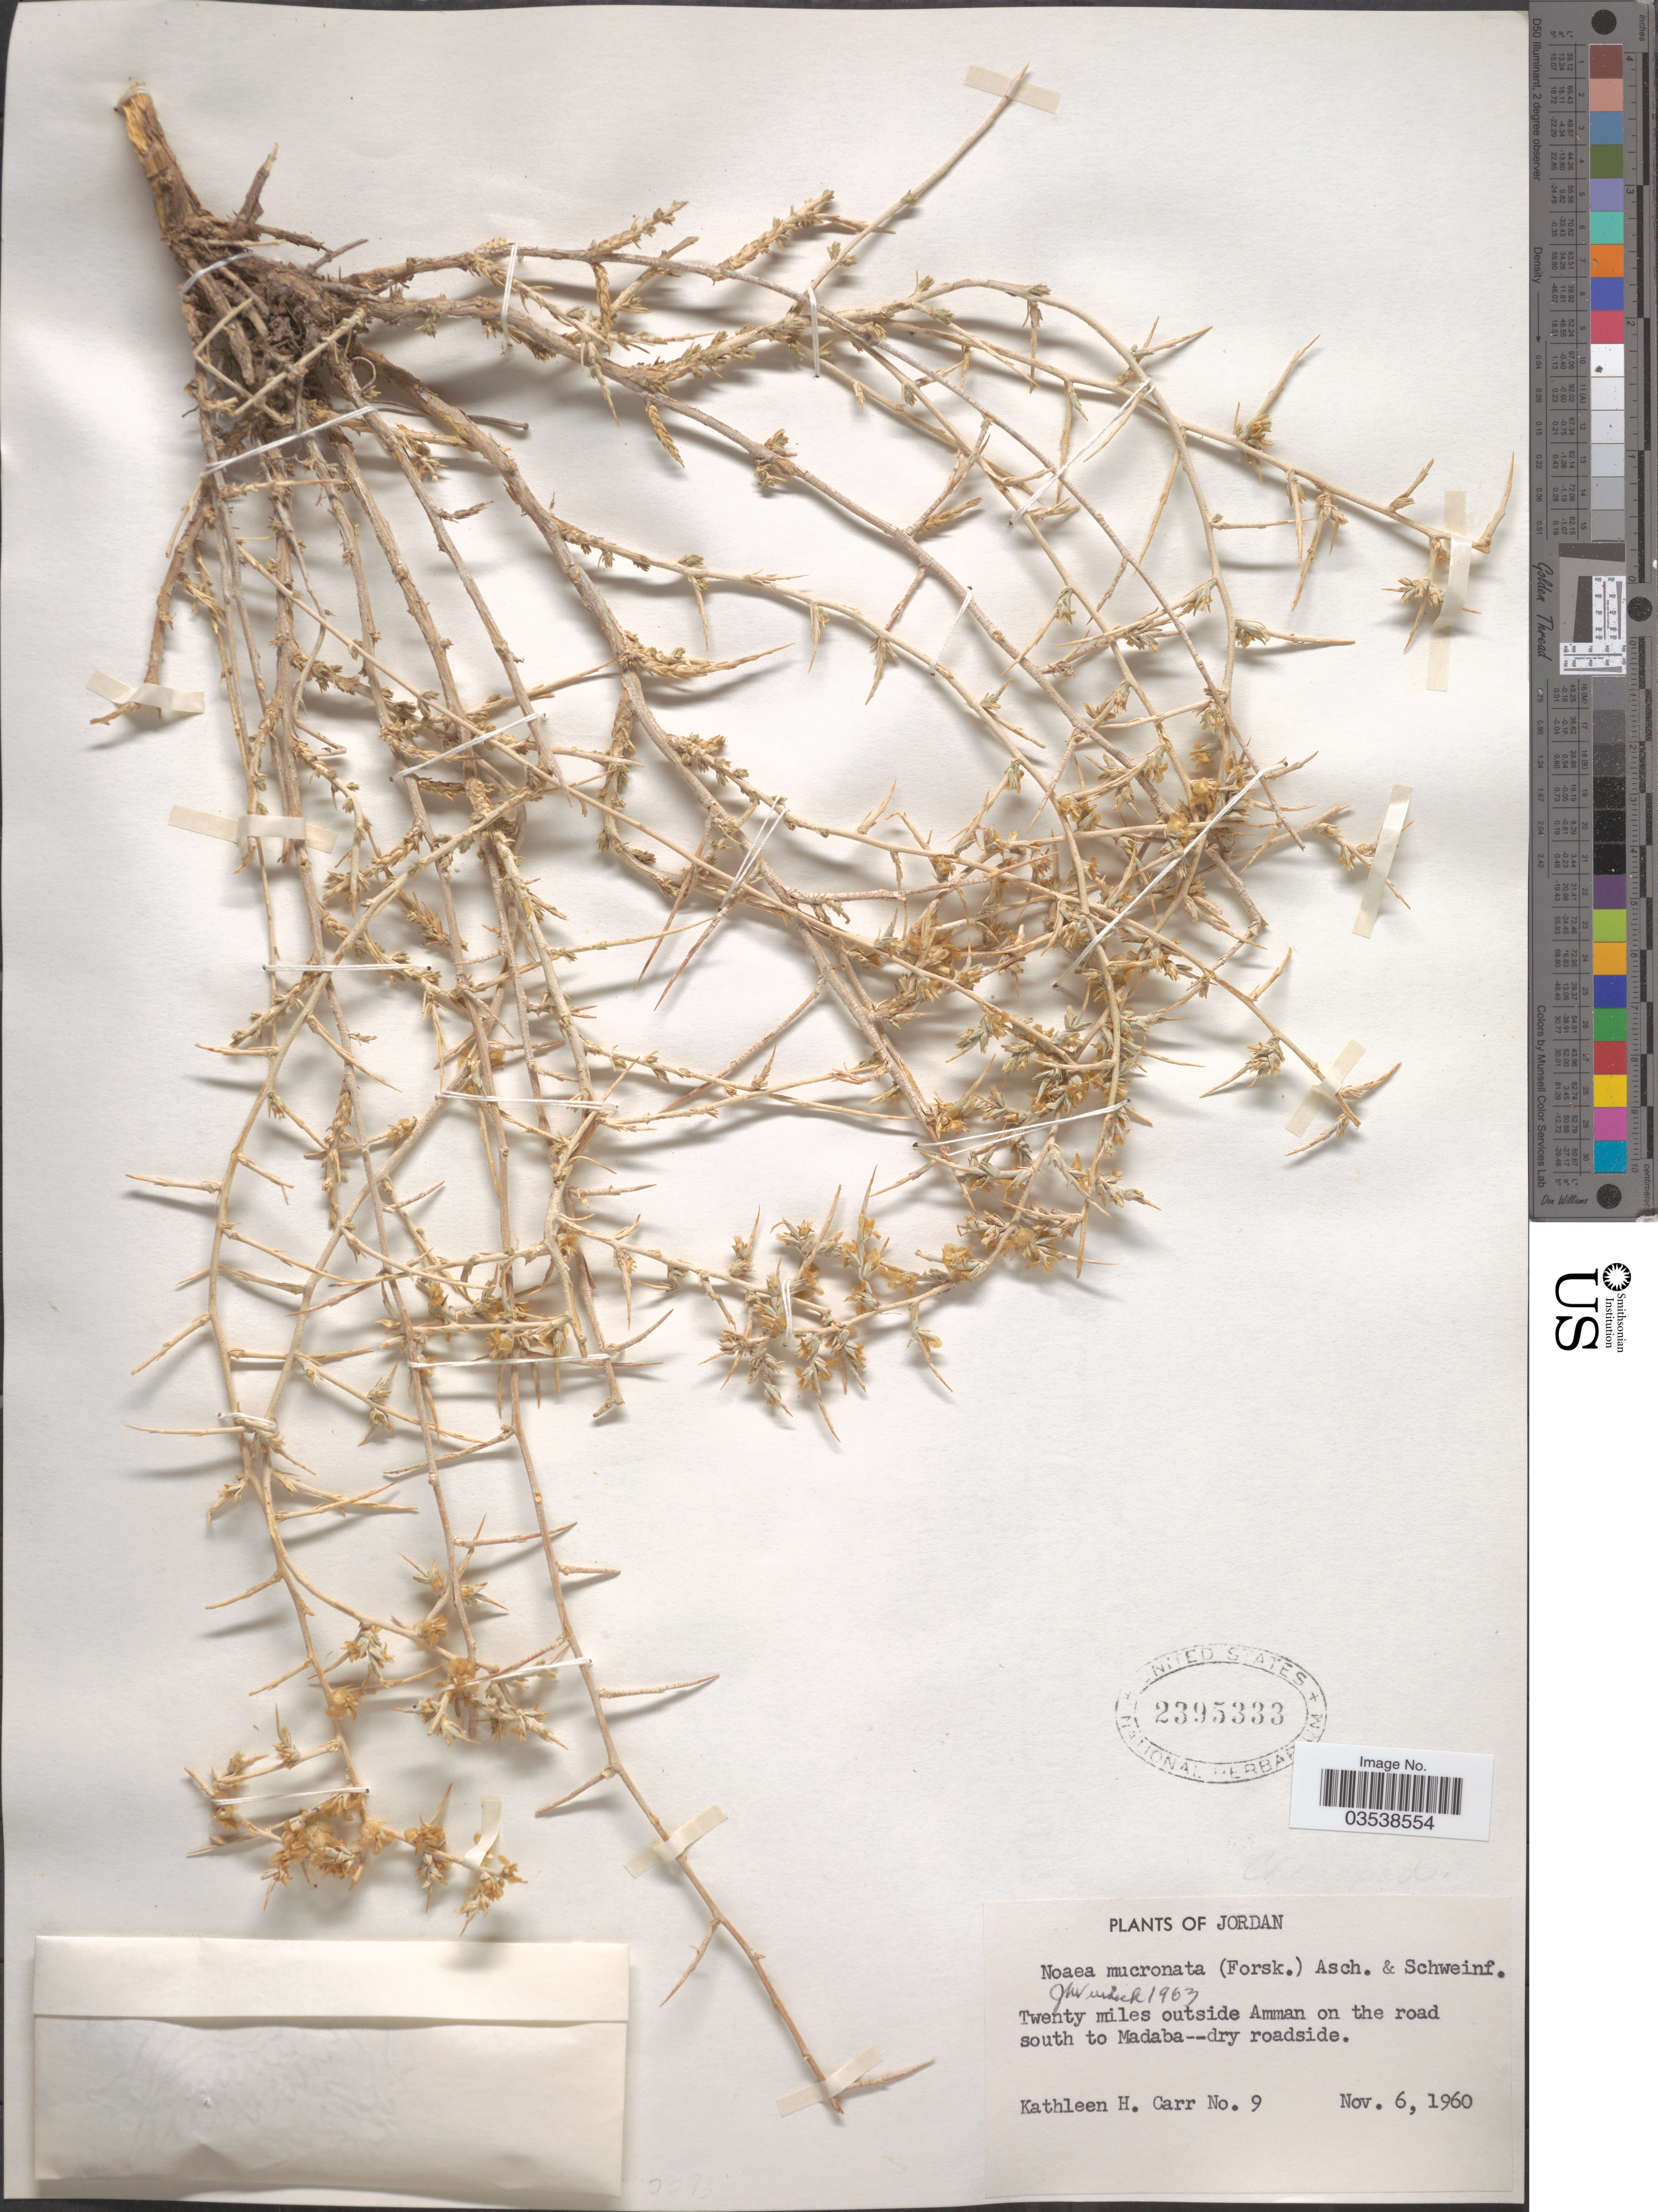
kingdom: Plantae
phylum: Tracheophyta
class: Magnoliopsida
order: Caryophyllales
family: Amaranthaceae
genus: Noaea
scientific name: Noaea mucronata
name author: Aschers. & Schweinf.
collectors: K. Carr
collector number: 9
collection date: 1960-11-06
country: Jordan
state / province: Amman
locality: Twenty miles outside Amman on the road south to Madaba.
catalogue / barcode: US 2395333